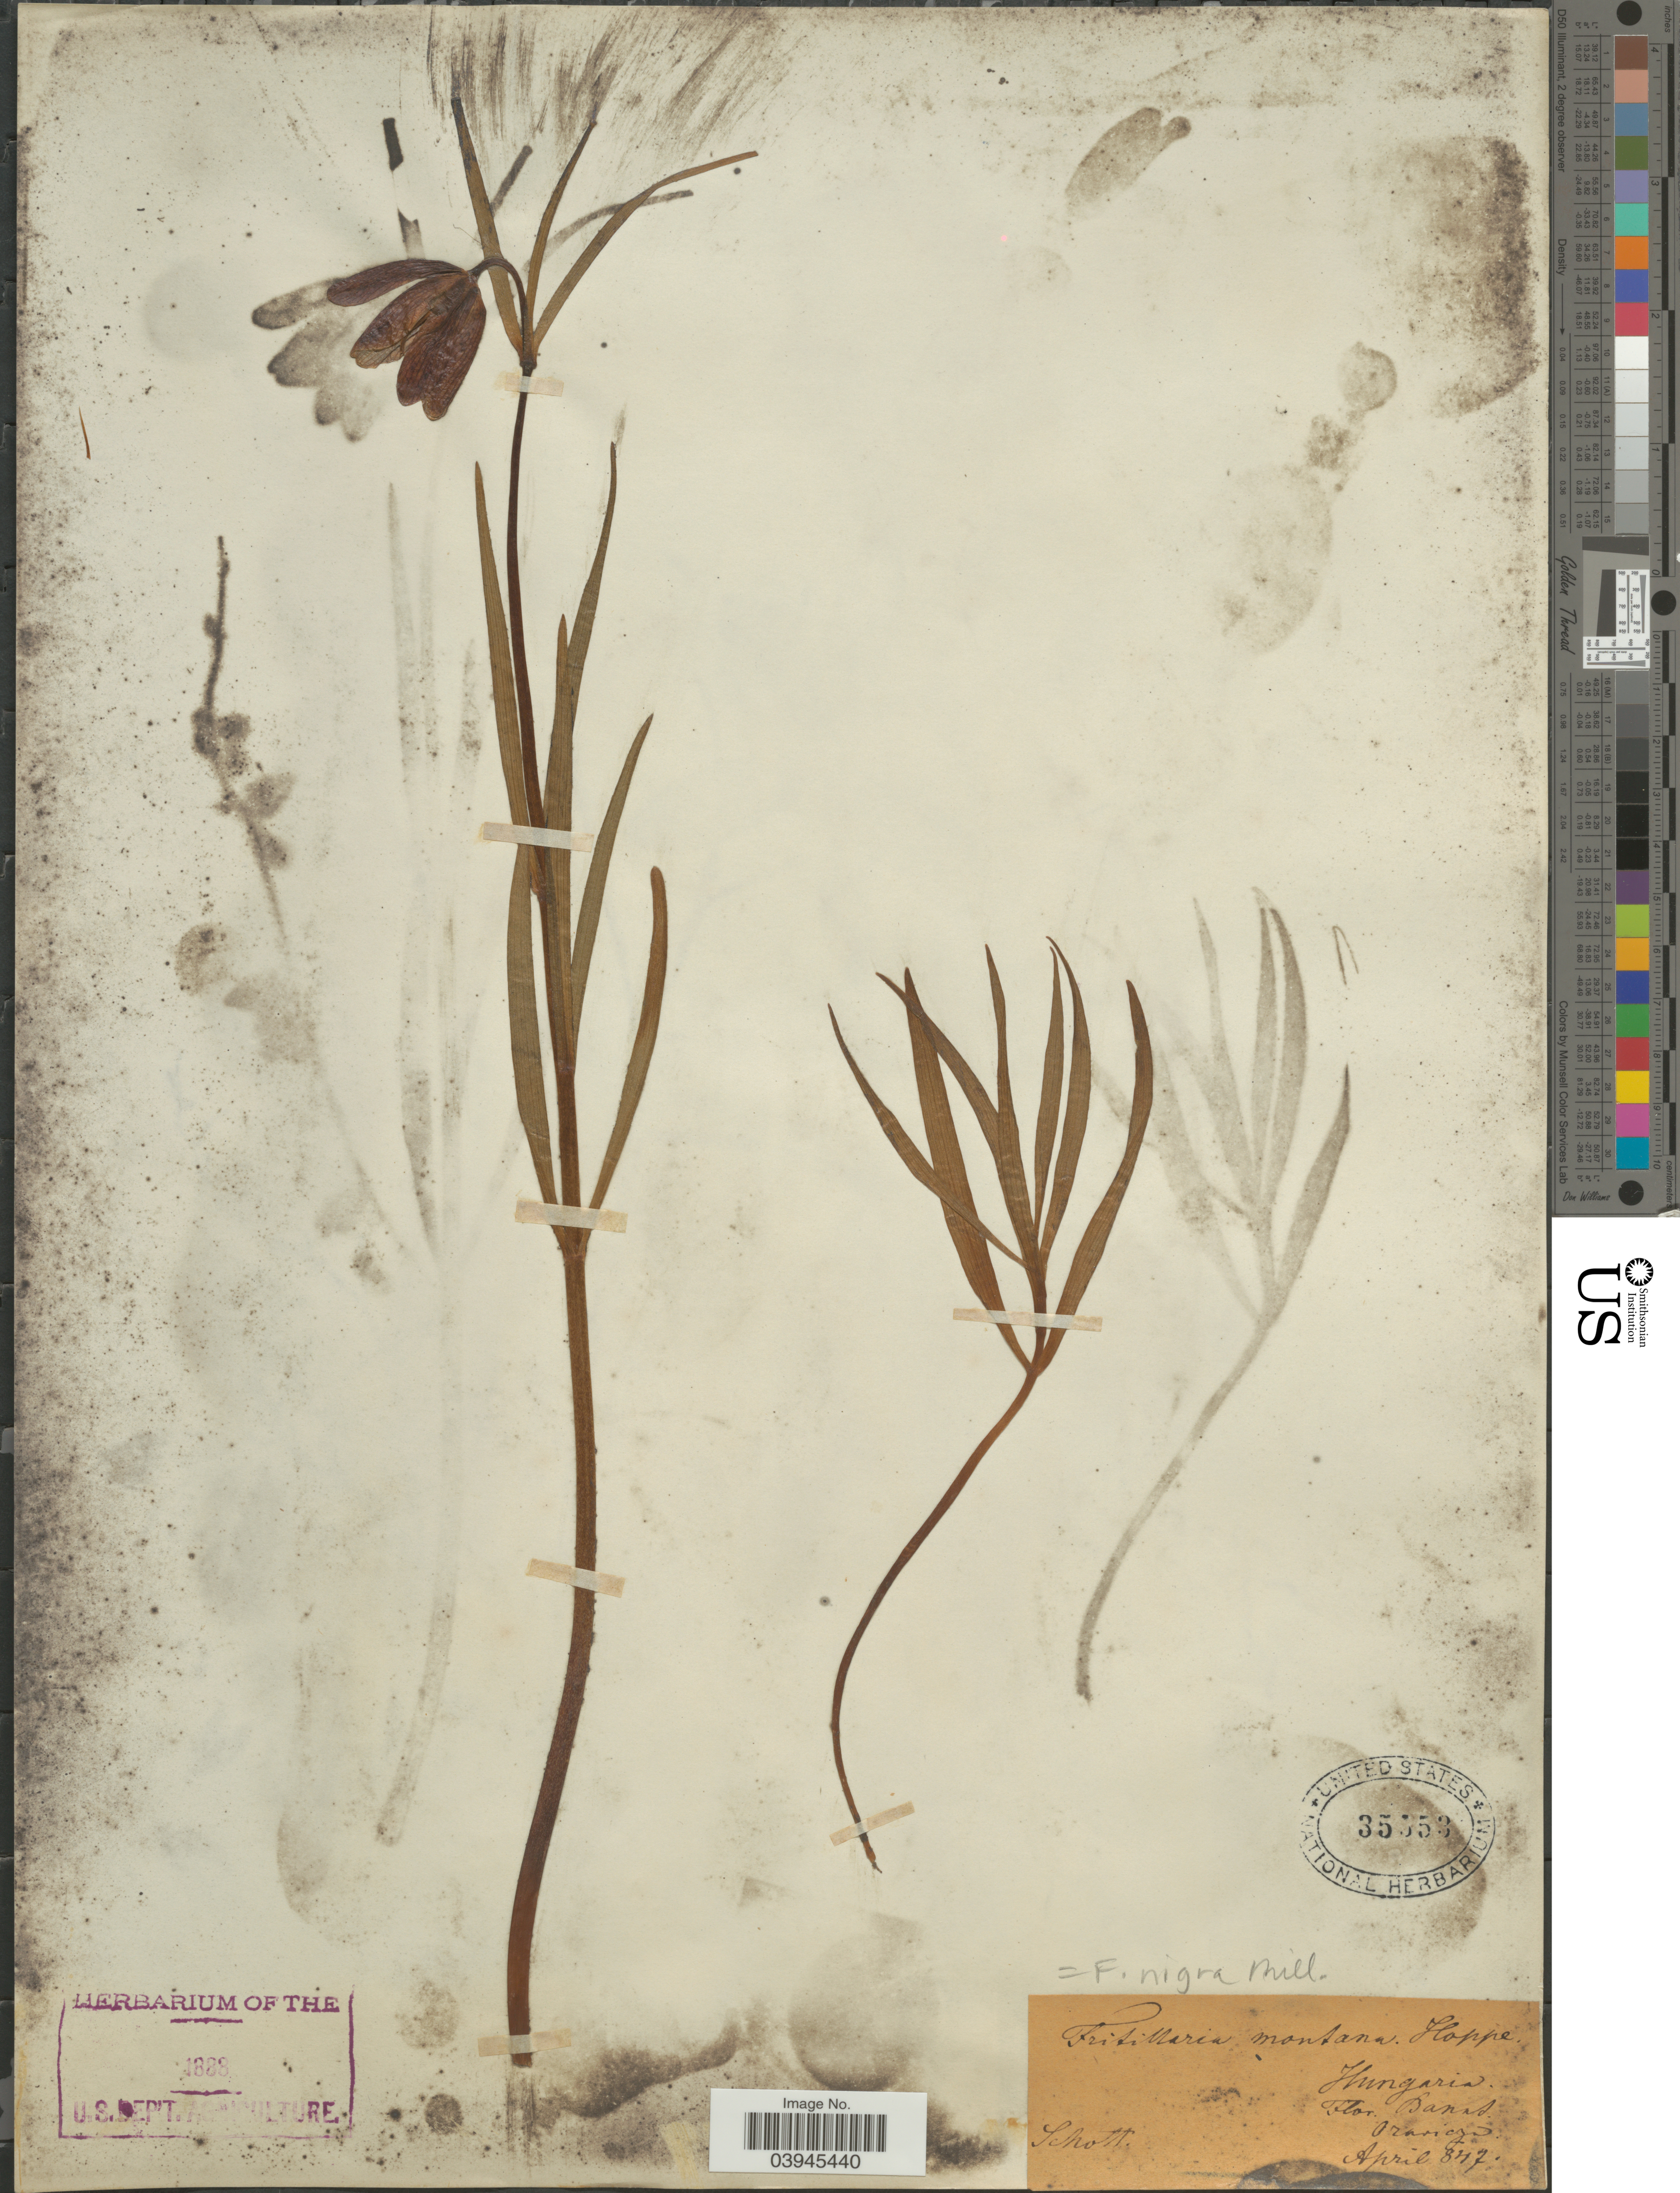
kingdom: Plantae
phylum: Tracheophyta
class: Liliopsida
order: Liliales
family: Liliaceae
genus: Fritillaria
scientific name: Fritillaria pontica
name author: Wahlenb.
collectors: Schott, --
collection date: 1847-04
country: Hungary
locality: Banat. Oravicza.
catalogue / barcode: US 35553